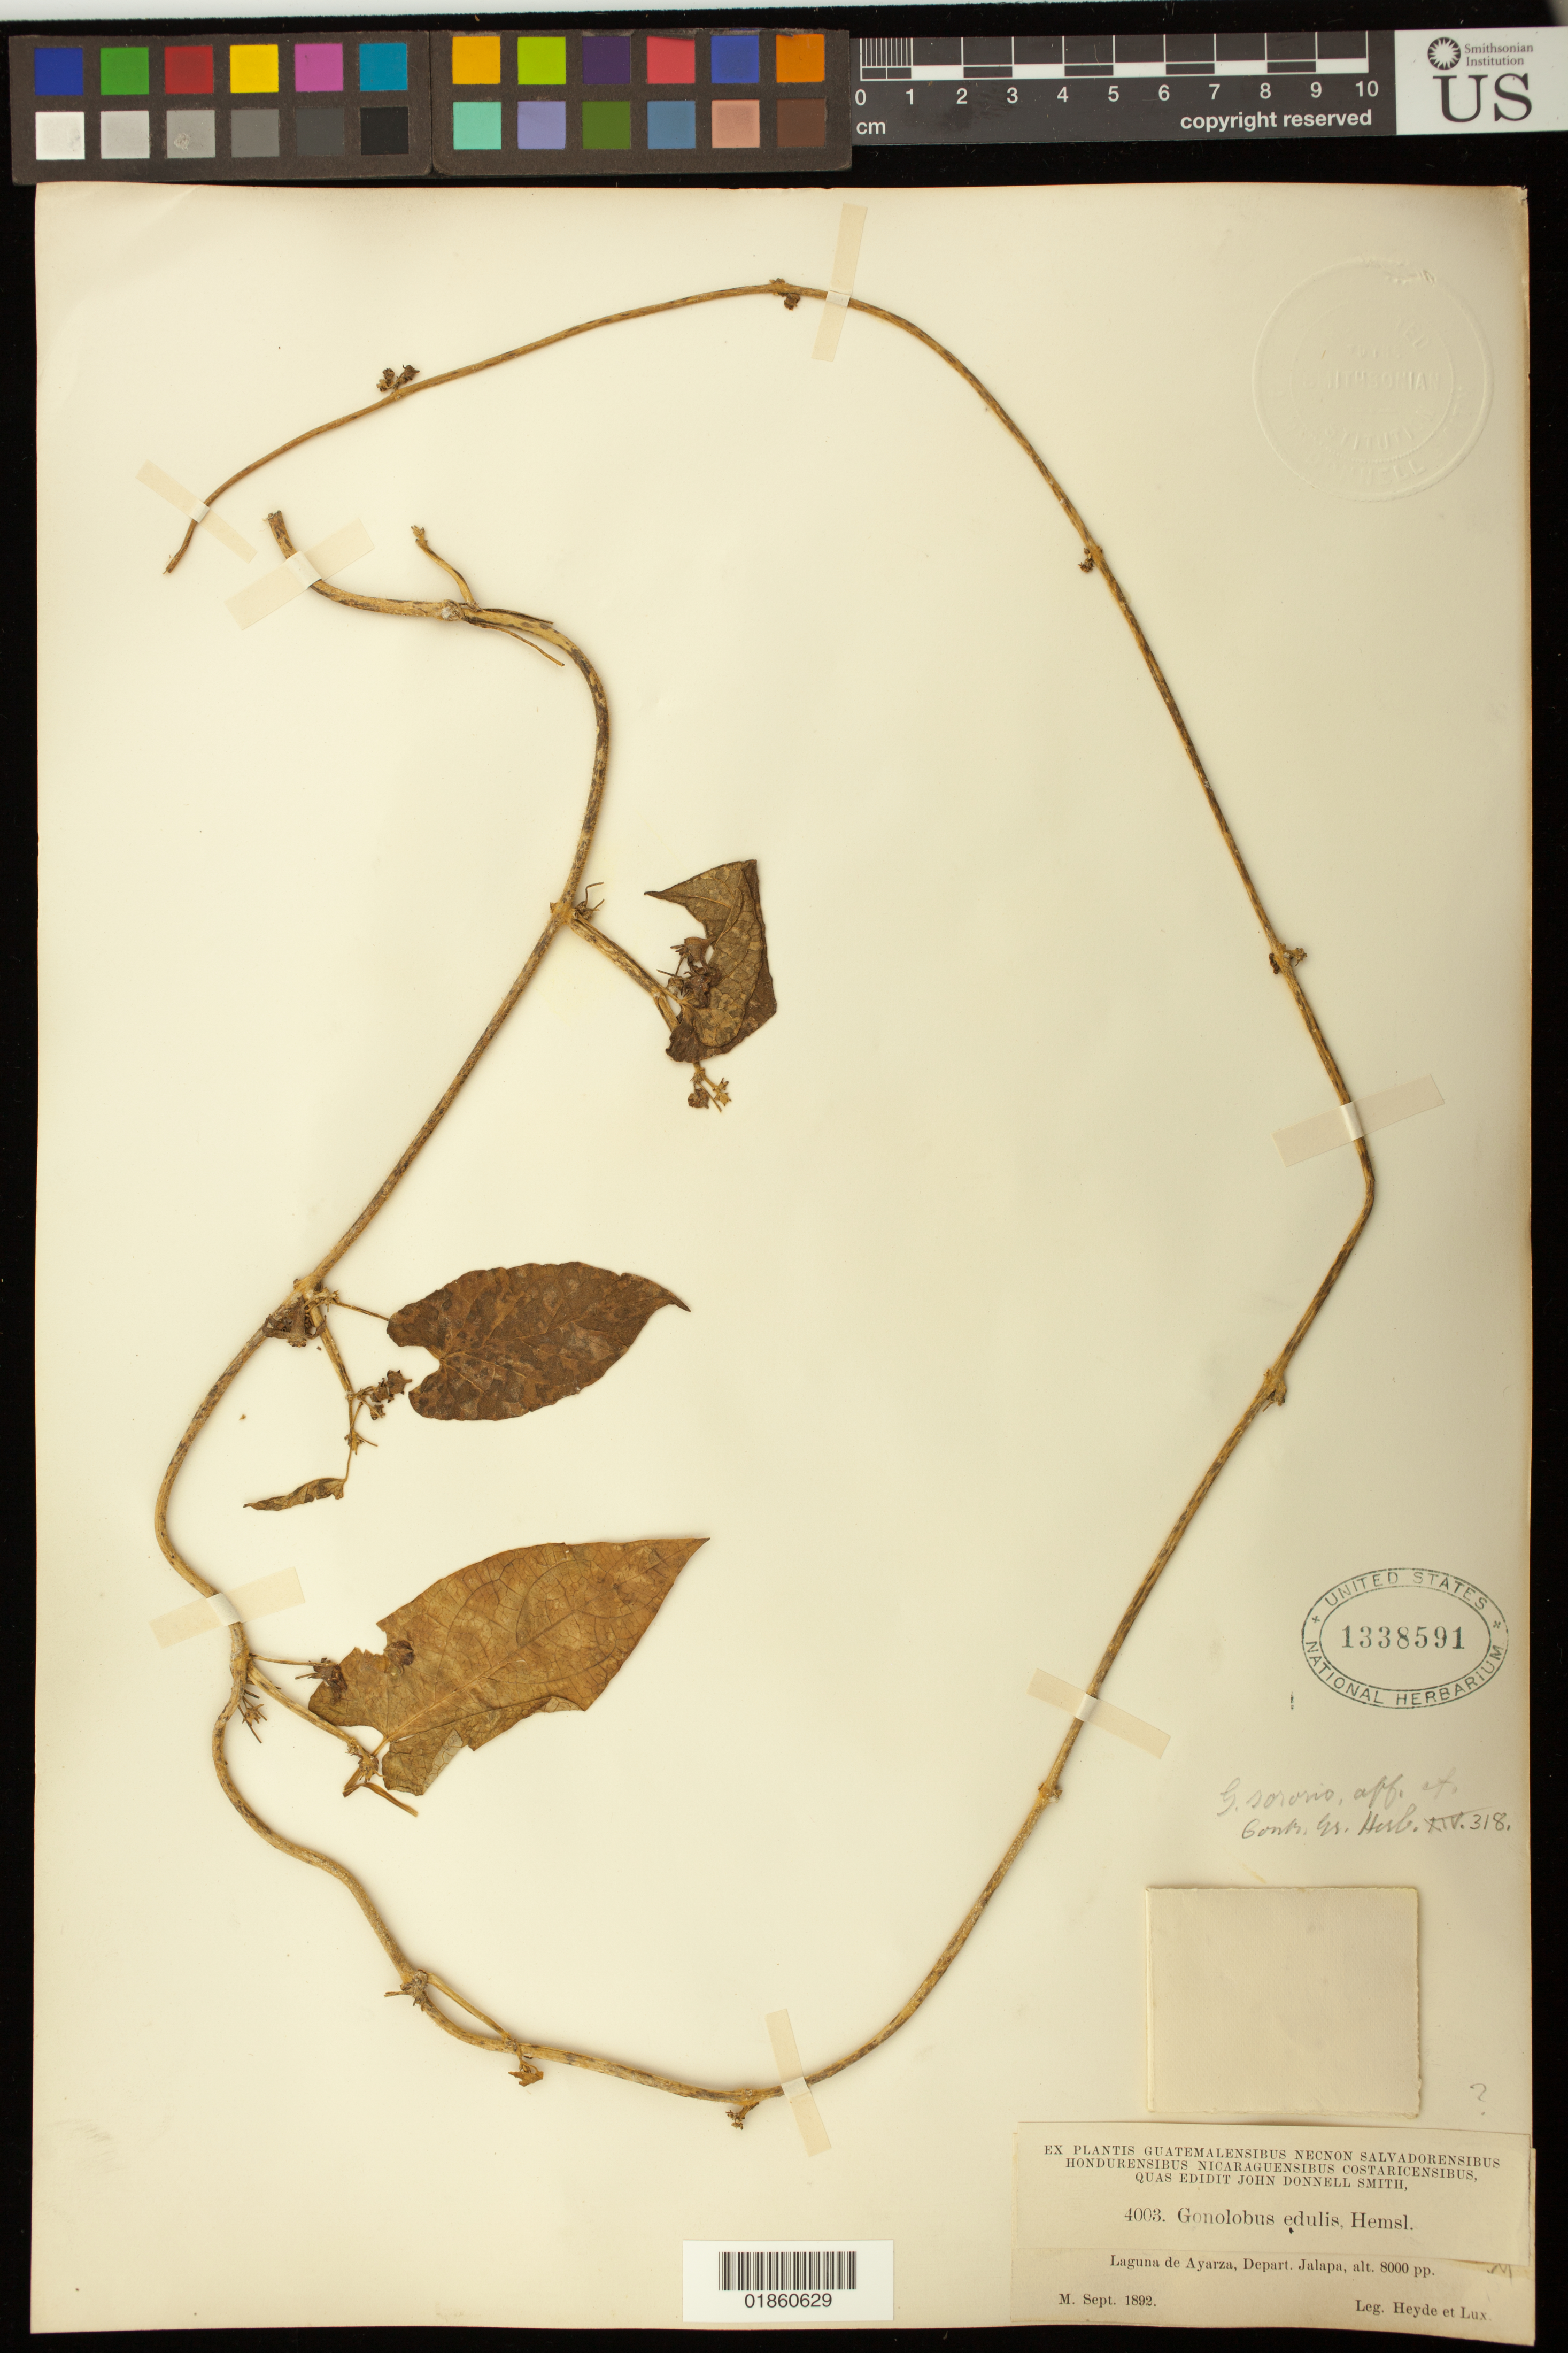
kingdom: Plantae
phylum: Tracheophyta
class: Magnoliopsida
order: Gentianales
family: Apocynaceae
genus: Gonolobus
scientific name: Gonolobus edulis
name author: Hemsl.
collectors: E. T. Heyde & E. Lux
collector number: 4003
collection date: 1892-09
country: Guatemala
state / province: Jalapa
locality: Laguna de Ayarza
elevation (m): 2438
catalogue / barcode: US 1338591